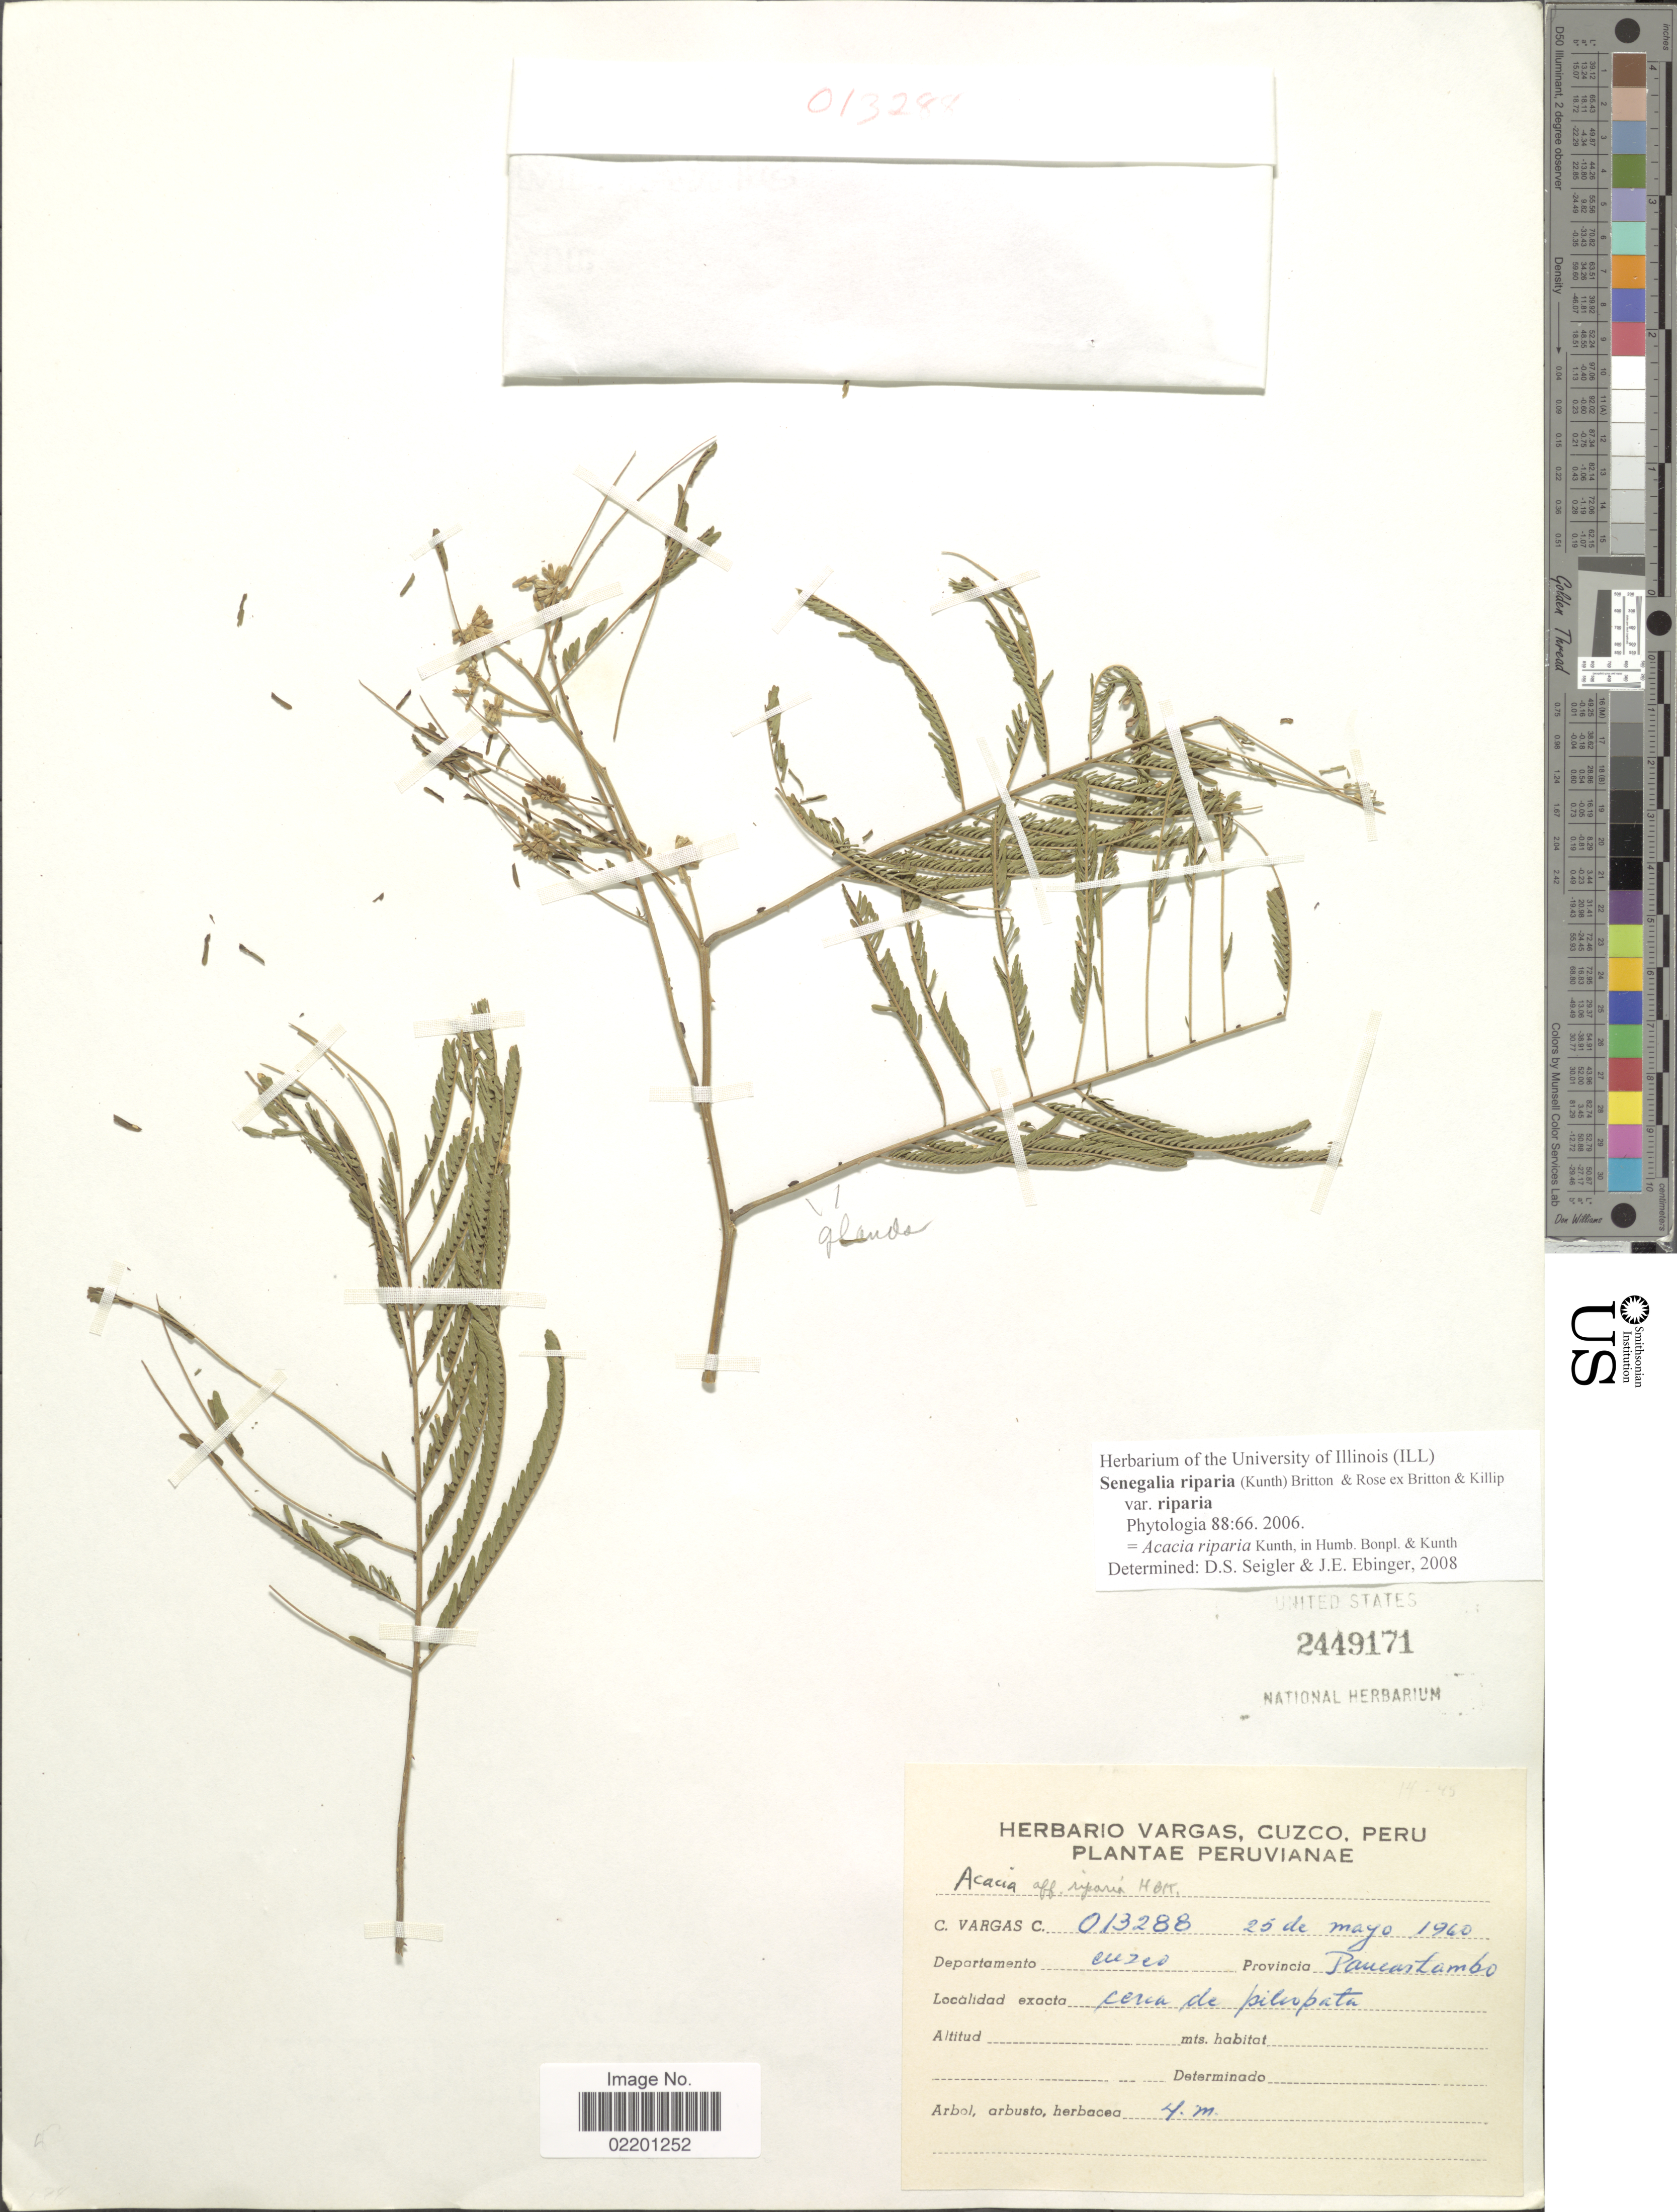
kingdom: Plantae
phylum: Tracheophyta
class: Magnoliopsida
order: Fabales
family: Fabaceae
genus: Senegalia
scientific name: Senegalia riparia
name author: (Kunth) Britton & Rose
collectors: C. Vargas Calderón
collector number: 031288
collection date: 1960-05-25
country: Peru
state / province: Cusco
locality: Departamento Cusco, Provincia Paucartambo, Cerca de Pillcopata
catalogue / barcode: US 2449171